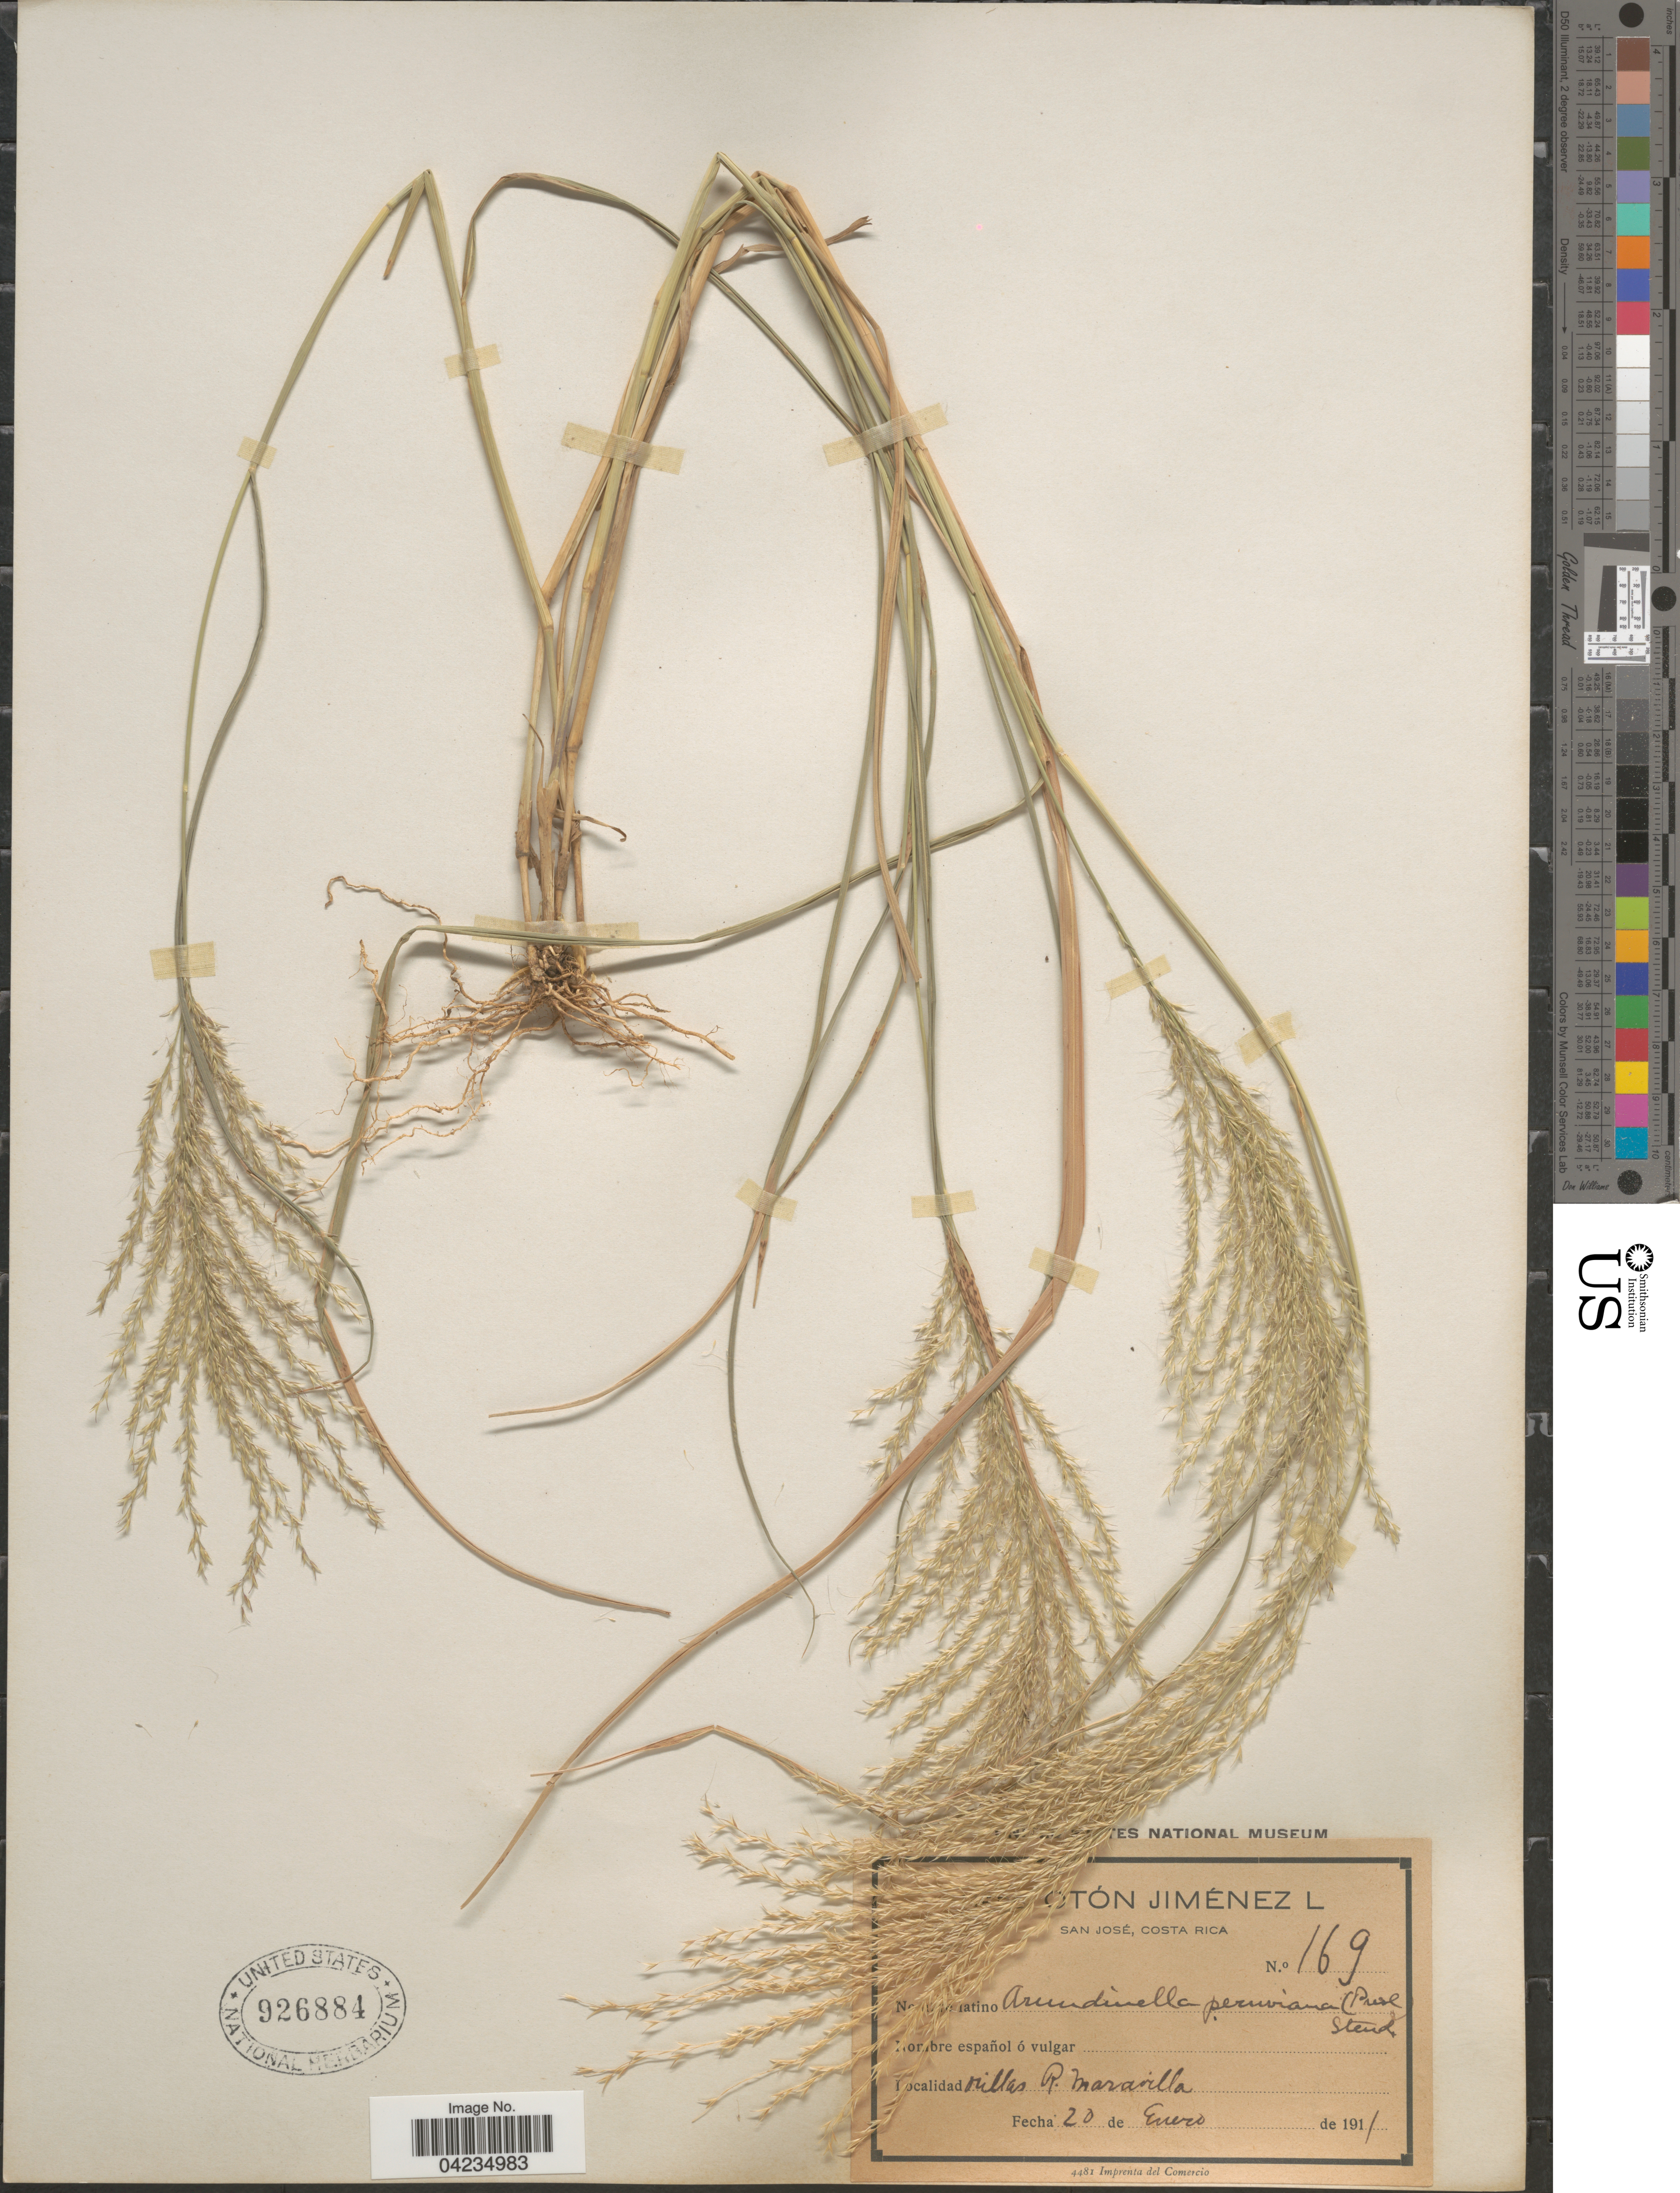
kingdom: Plantae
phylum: Tracheophyta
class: Liliopsida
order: Poales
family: Poaceae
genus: Arundinella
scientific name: Arundinella berteroniana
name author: (Schult.) Hitchc. & Chase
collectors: O. Jiménez L.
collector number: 169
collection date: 1911-01-20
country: Costa Rica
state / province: San José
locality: Orillas R. Maravilla.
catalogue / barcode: US 926884